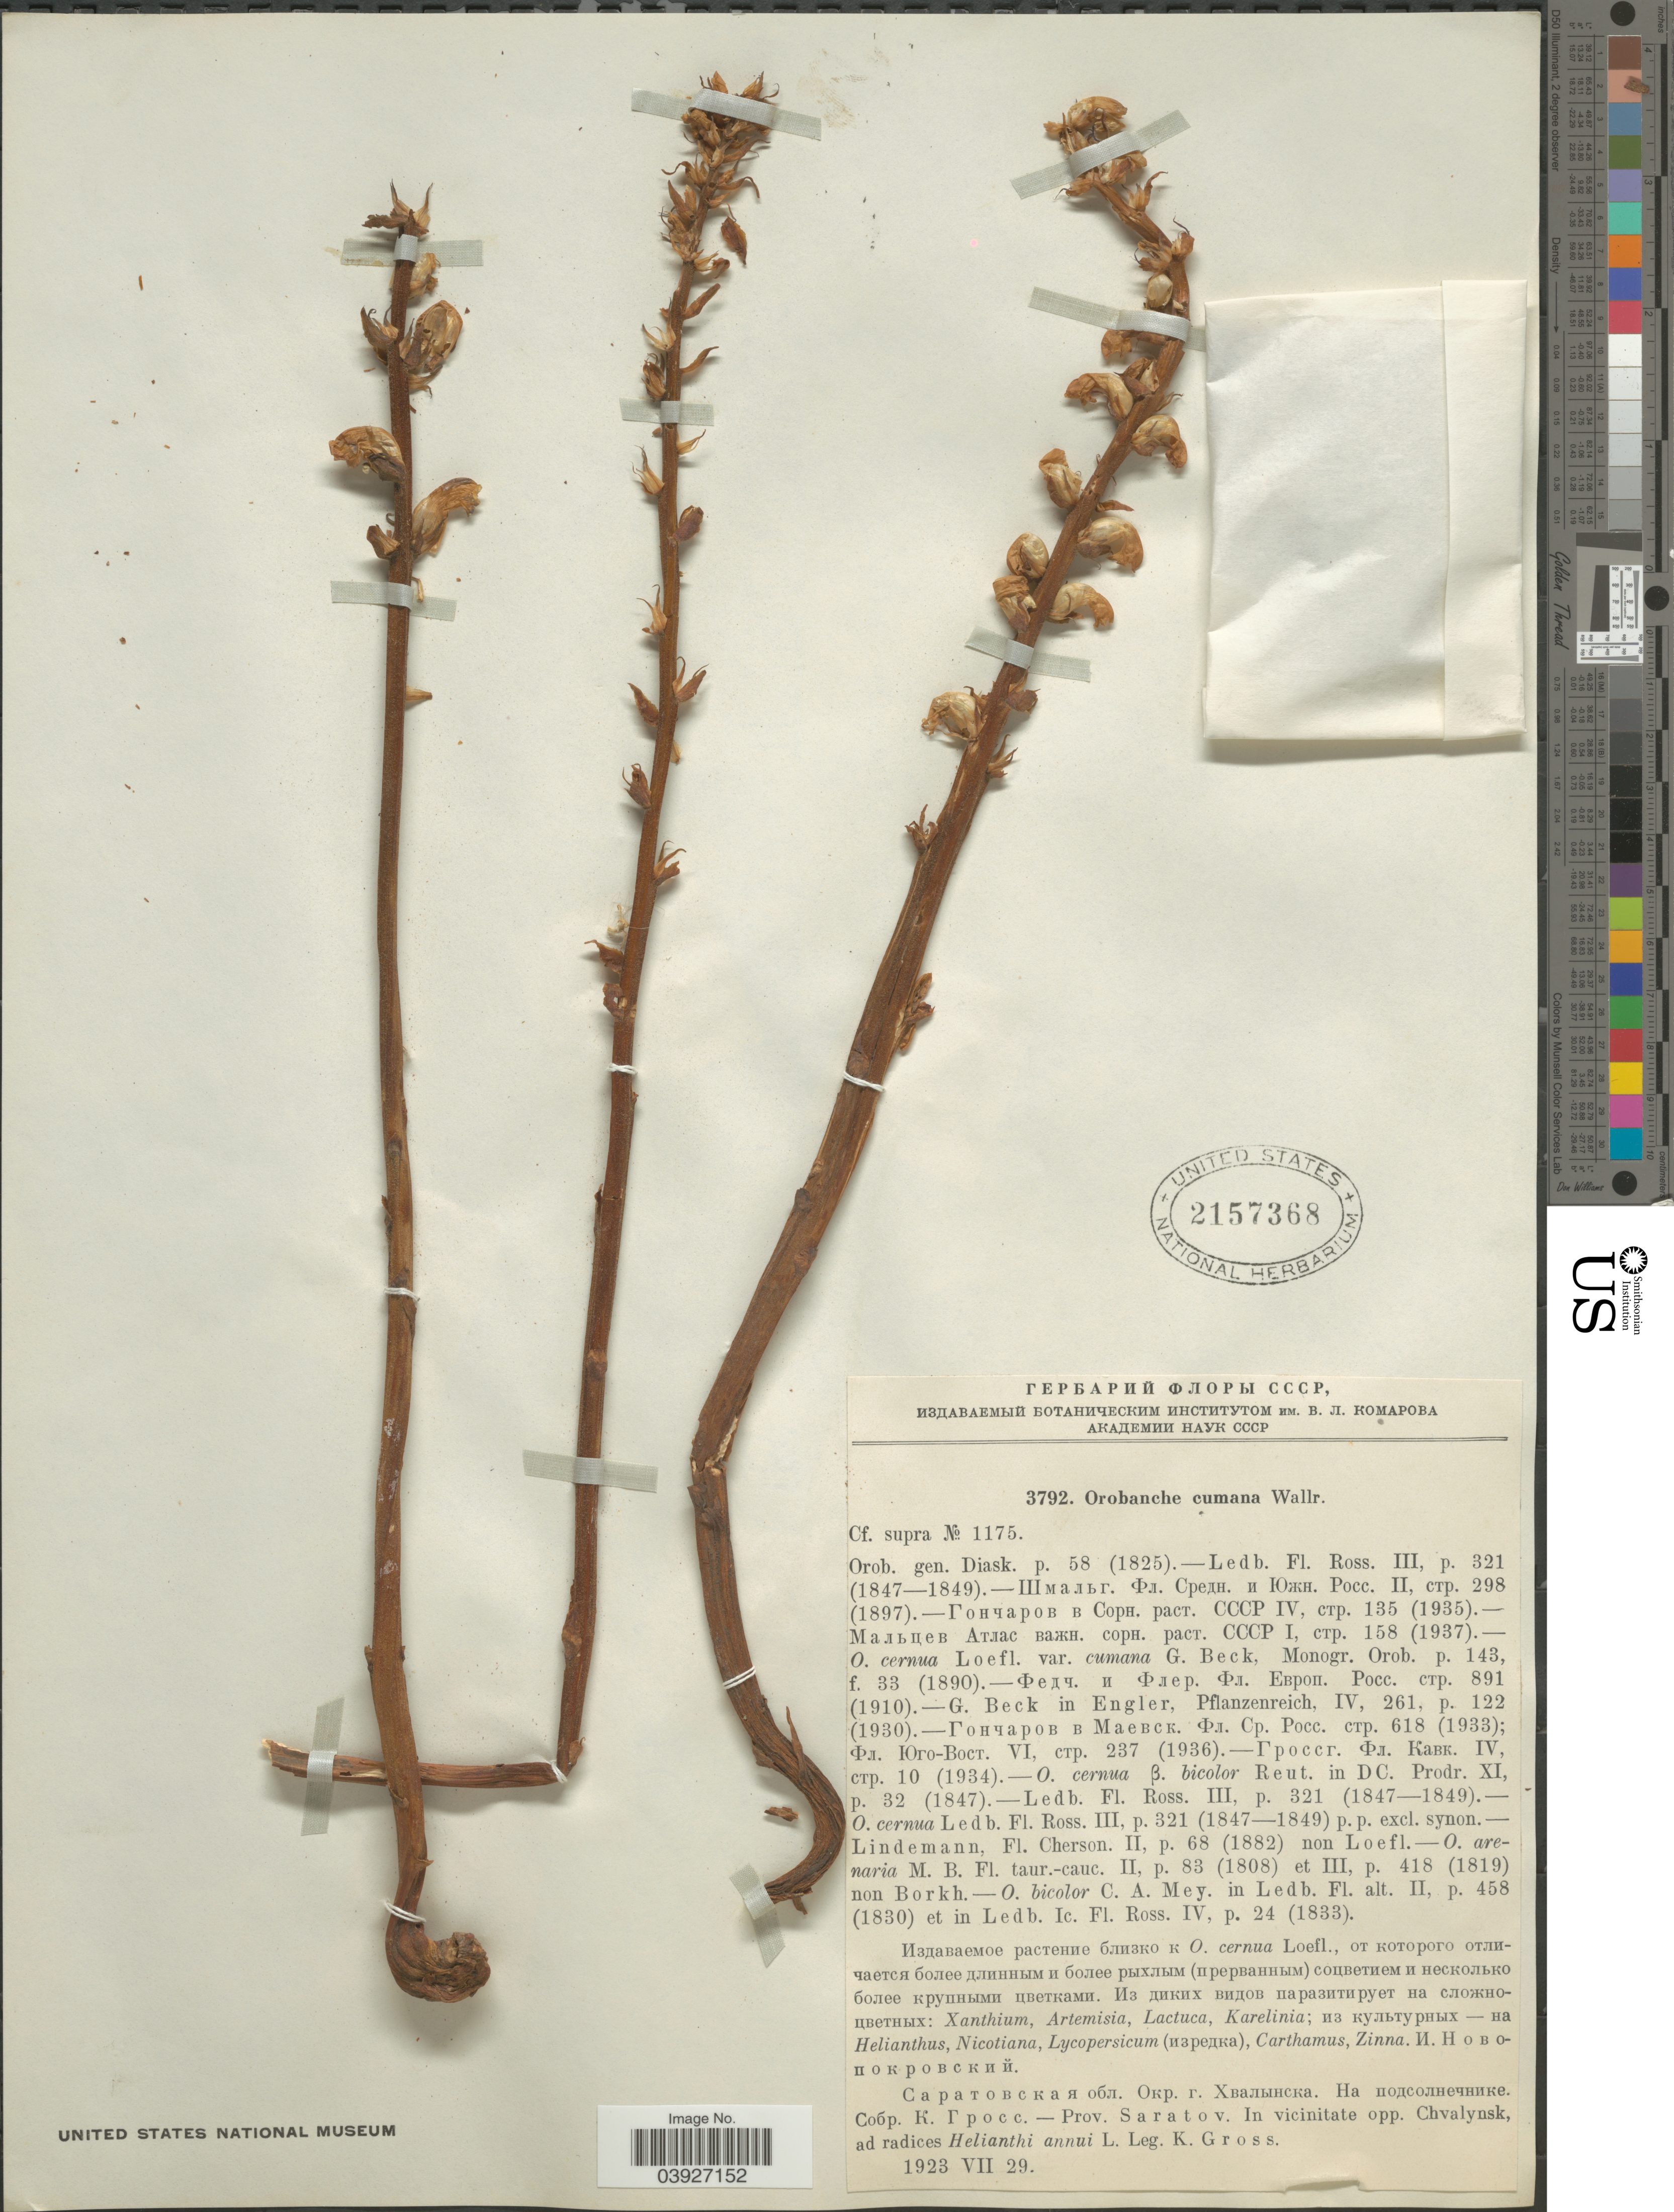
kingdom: Plantae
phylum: Tracheophyta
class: Magnoliopsida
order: Lamiales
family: Orobanchaceae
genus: Orobanche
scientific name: Orobanche cumana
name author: Wallr.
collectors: K. Gross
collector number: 3792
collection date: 1923-07-29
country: Russian Federation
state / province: Saratov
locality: In vicinitate opp. Chvalynsk.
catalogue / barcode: US 2157368